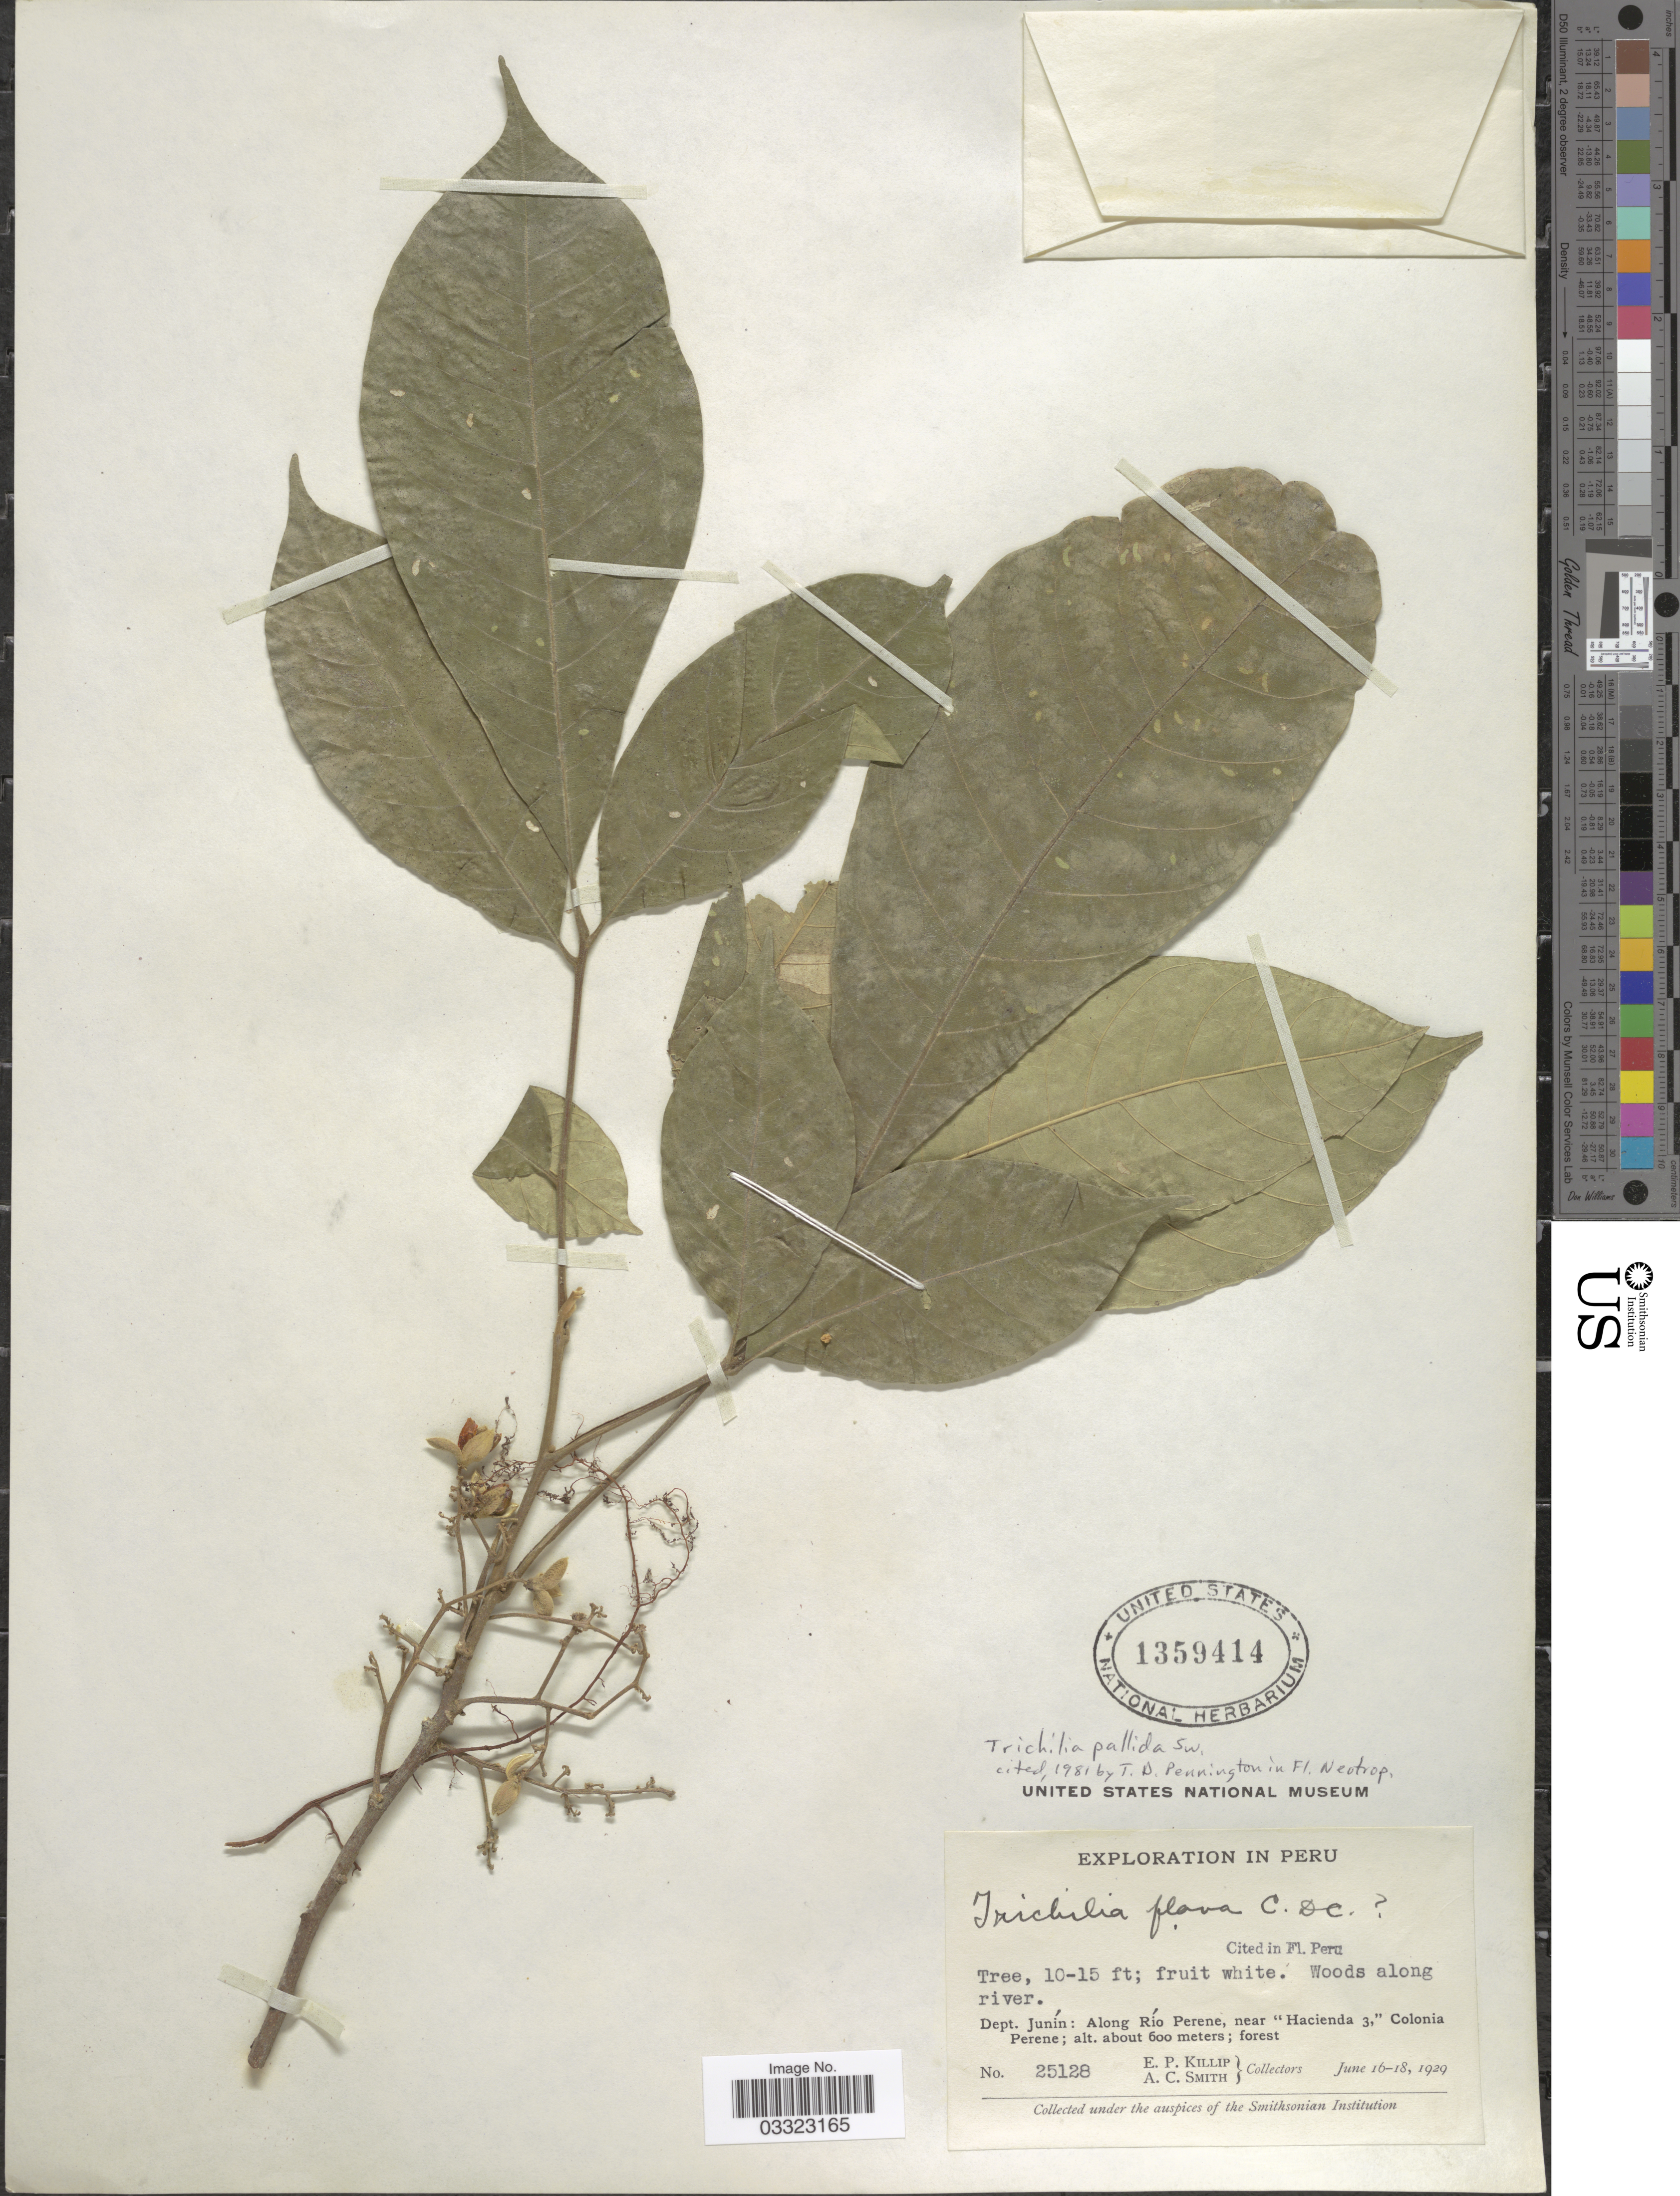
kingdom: Plantae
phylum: Tracheophyta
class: Magnoliopsida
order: Sapindales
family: Meliaceae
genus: Trichilia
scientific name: Trichilia pallida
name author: Sw.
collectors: E. P. Killip & A. C. Smith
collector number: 25128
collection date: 1929-06-16/1929-06-18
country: Peru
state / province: Junín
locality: Dept. Junín: Along Río Perene, near "Hacienda 3", Colonia Perene.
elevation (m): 600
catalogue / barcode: US 1359414